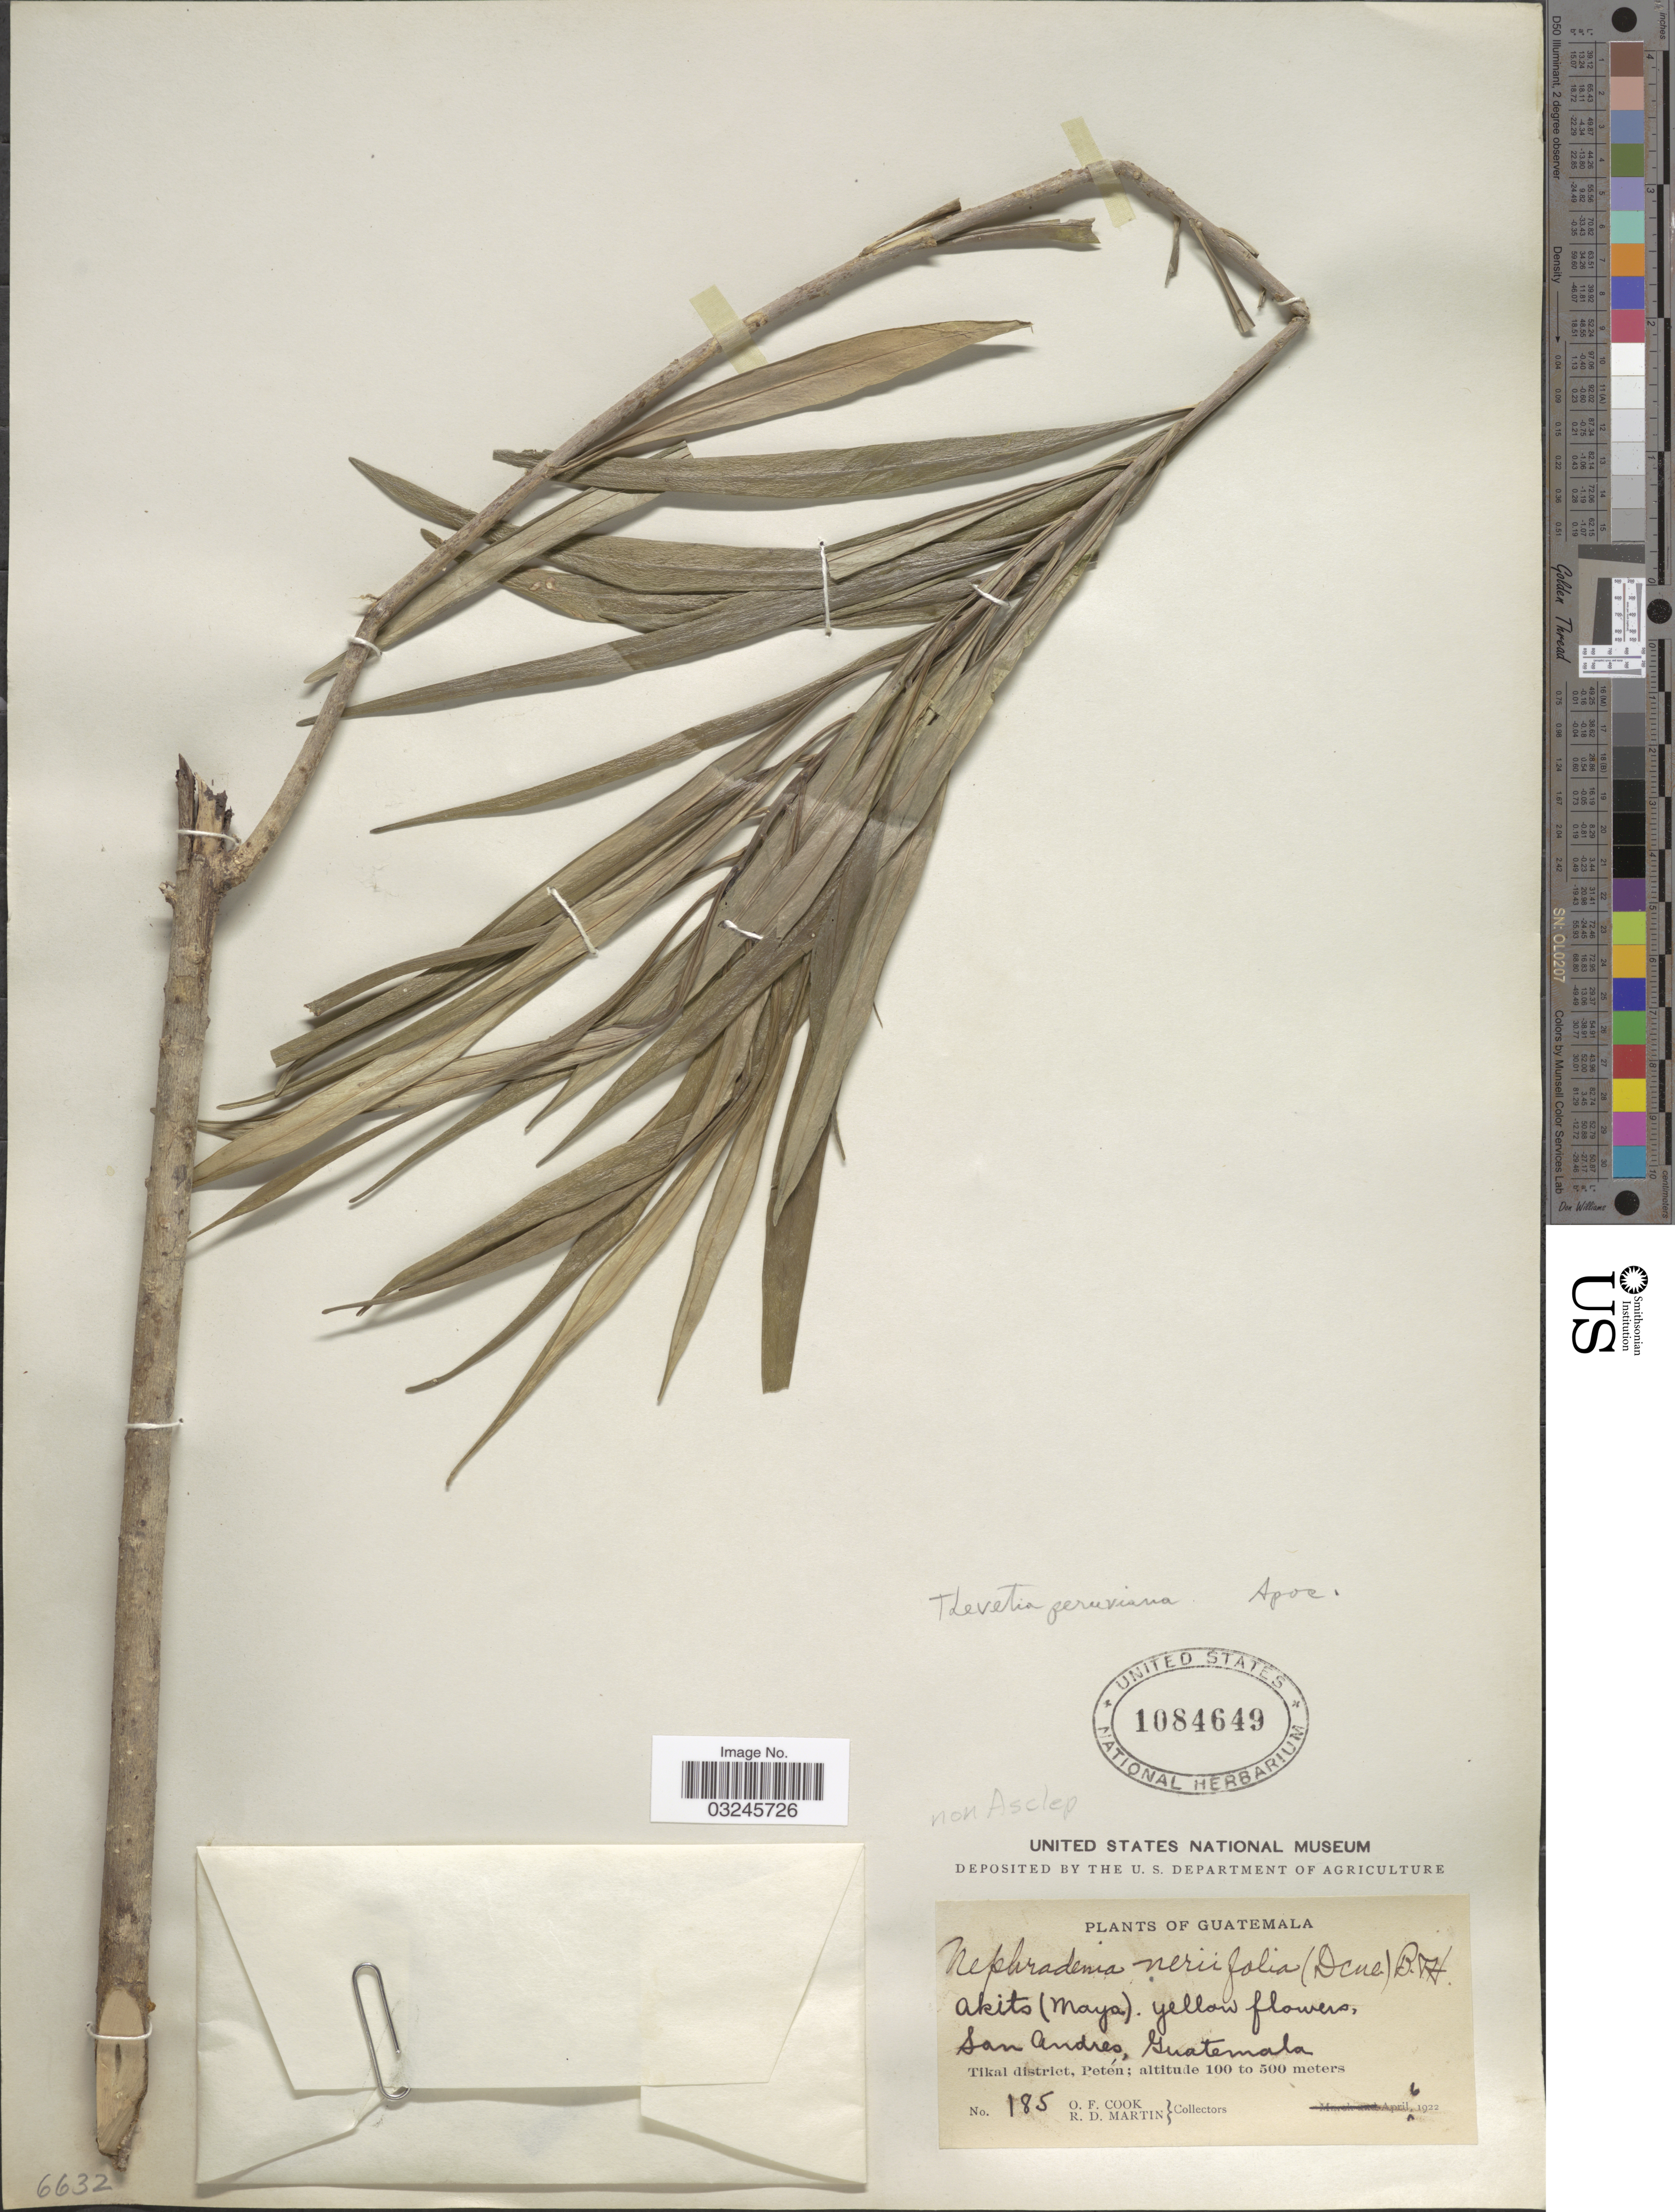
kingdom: Plantae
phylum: Tracheophyta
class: Magnoliopsida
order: Gentianales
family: Apocynaceae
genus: Thevetia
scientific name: Thevetia peruviana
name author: (Pers.) K. Schum.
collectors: O. F. Cook & R. D. Martin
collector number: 185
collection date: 1922-04-06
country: Guatemala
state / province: El Petén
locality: San Andres, Guatemala, Tikal district, Petén.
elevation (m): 100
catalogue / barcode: US 1084649